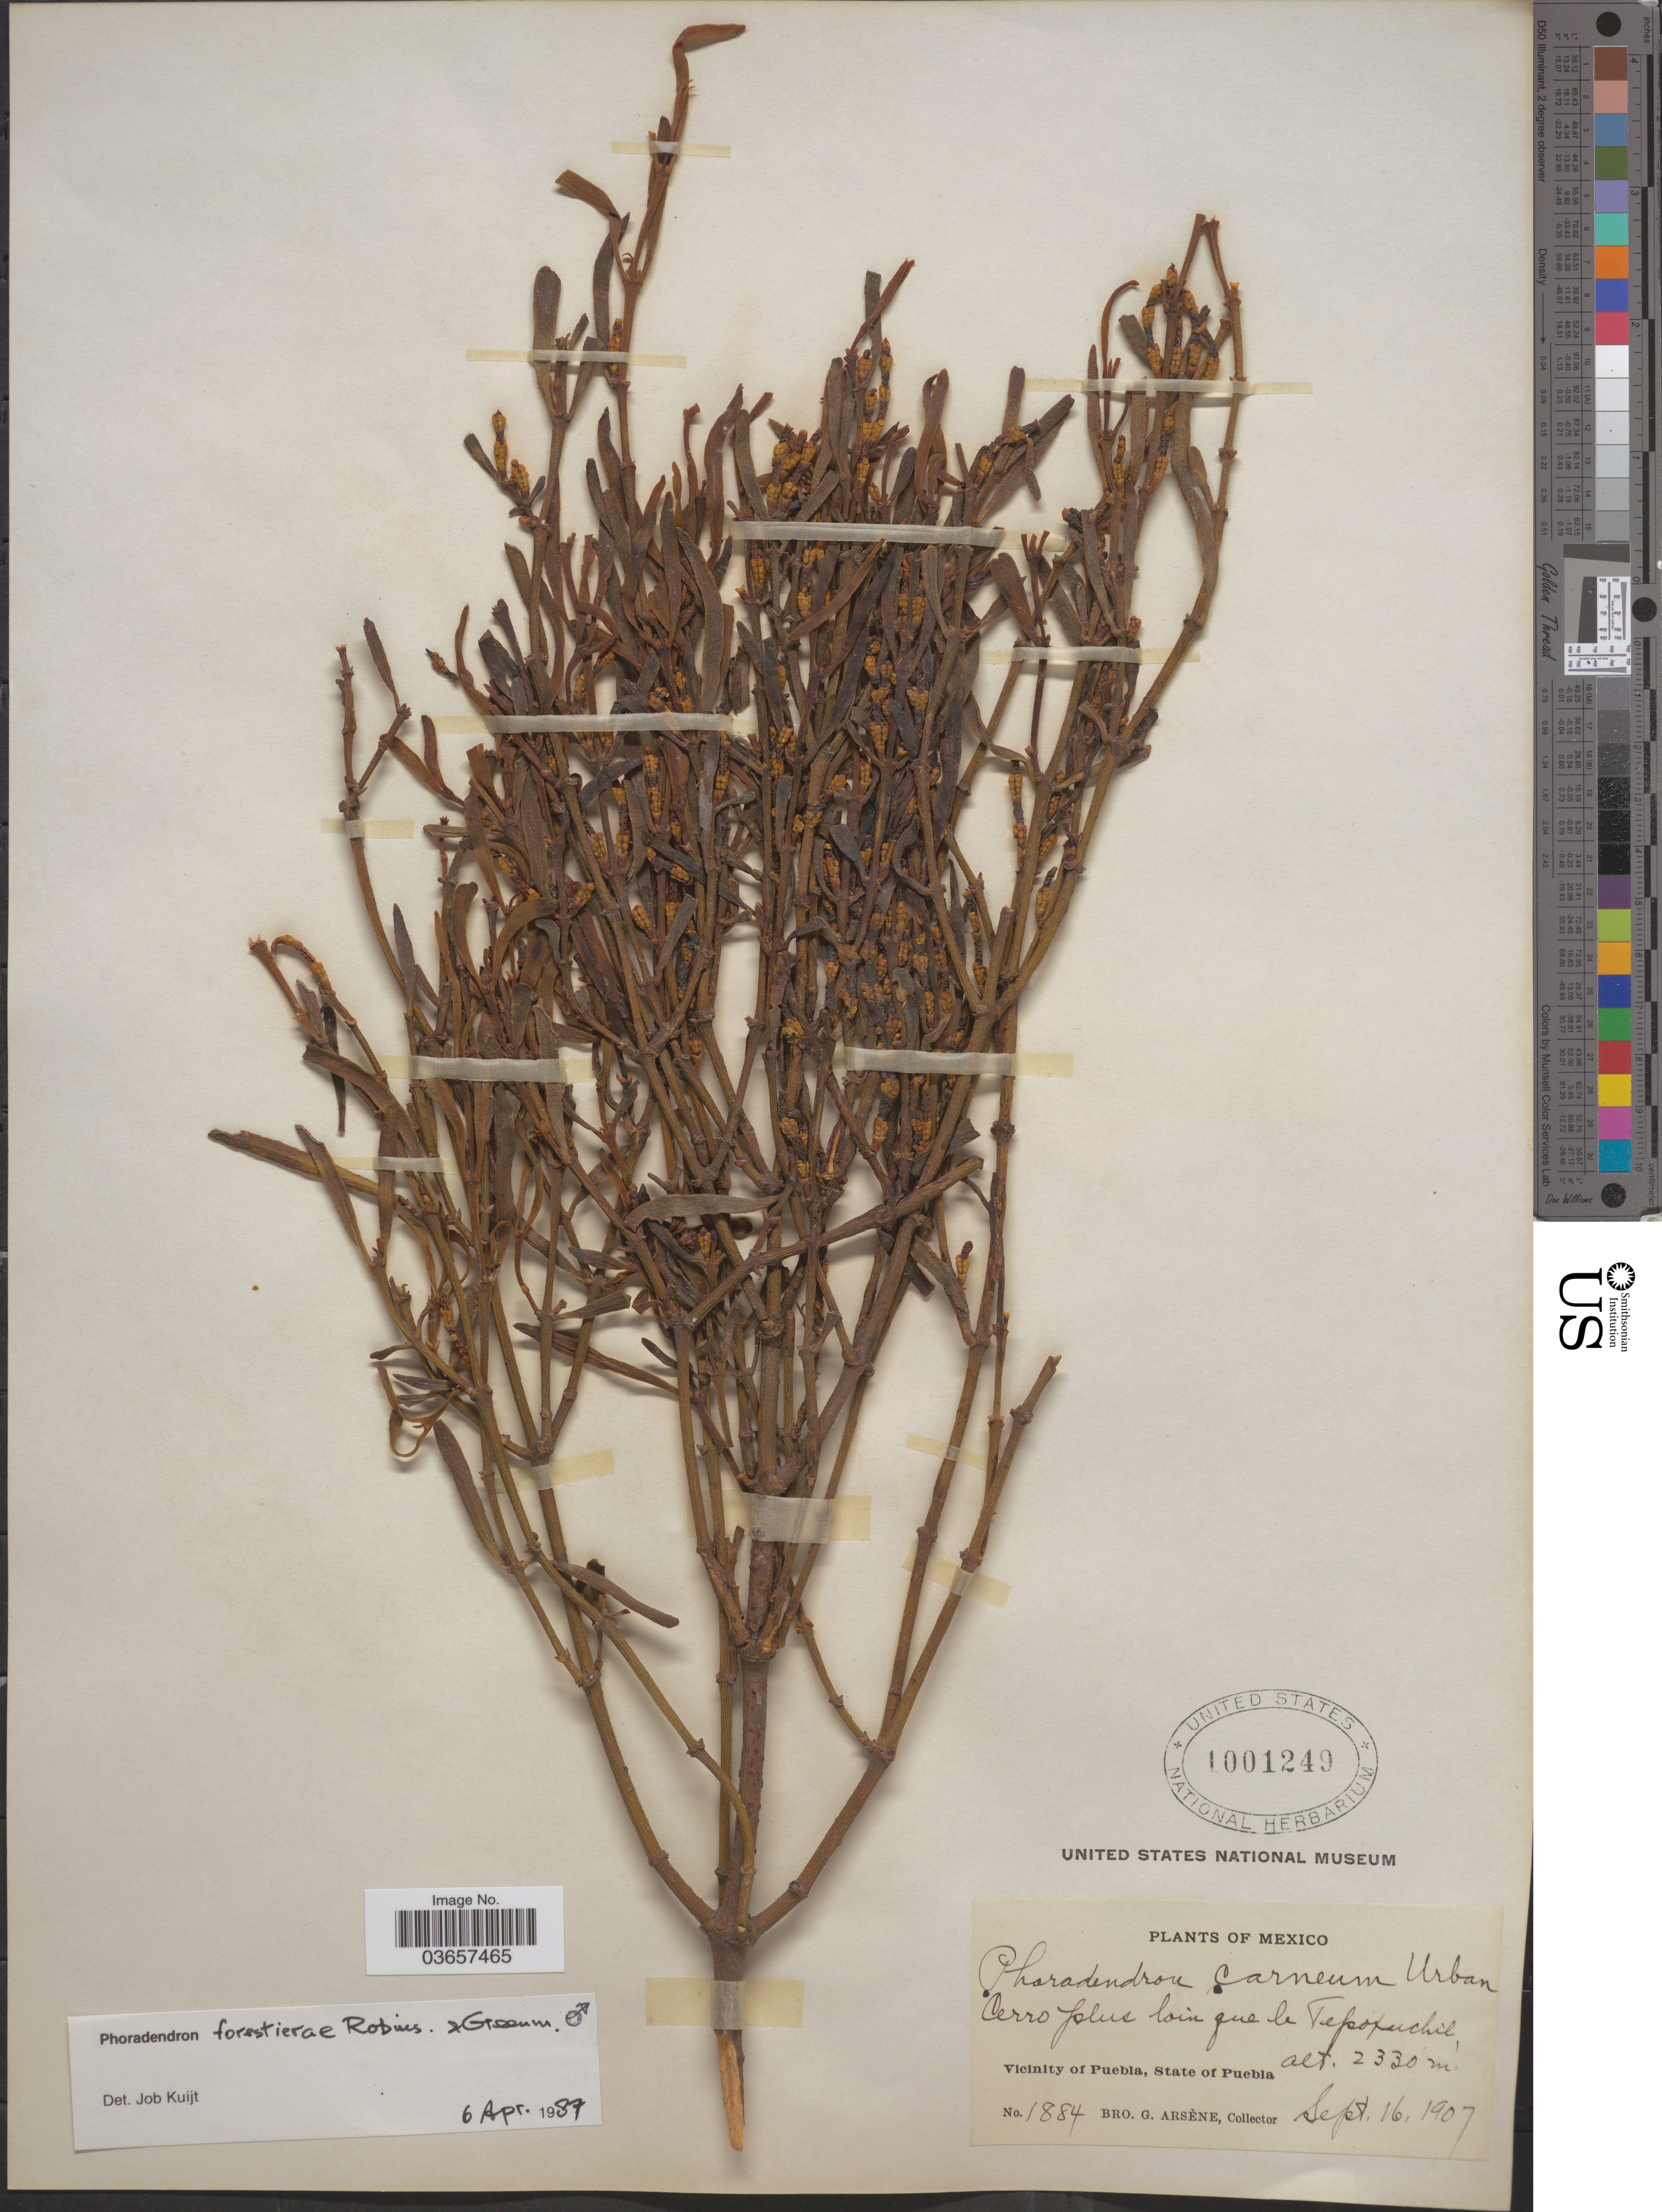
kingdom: Plantae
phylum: Tracheophyta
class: Magnoliopsida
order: Santalales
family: Viscaceae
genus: Phoradendron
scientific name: Phoradendron forestierae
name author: B.L. Rob. & Greenm.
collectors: Bro. G. Arsène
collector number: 1884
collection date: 1907-09-16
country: Mexico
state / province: Puebla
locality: Cerro plus loin que le Tepoxuchil, Vicinity of Puebla.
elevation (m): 2330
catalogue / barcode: US 1001249